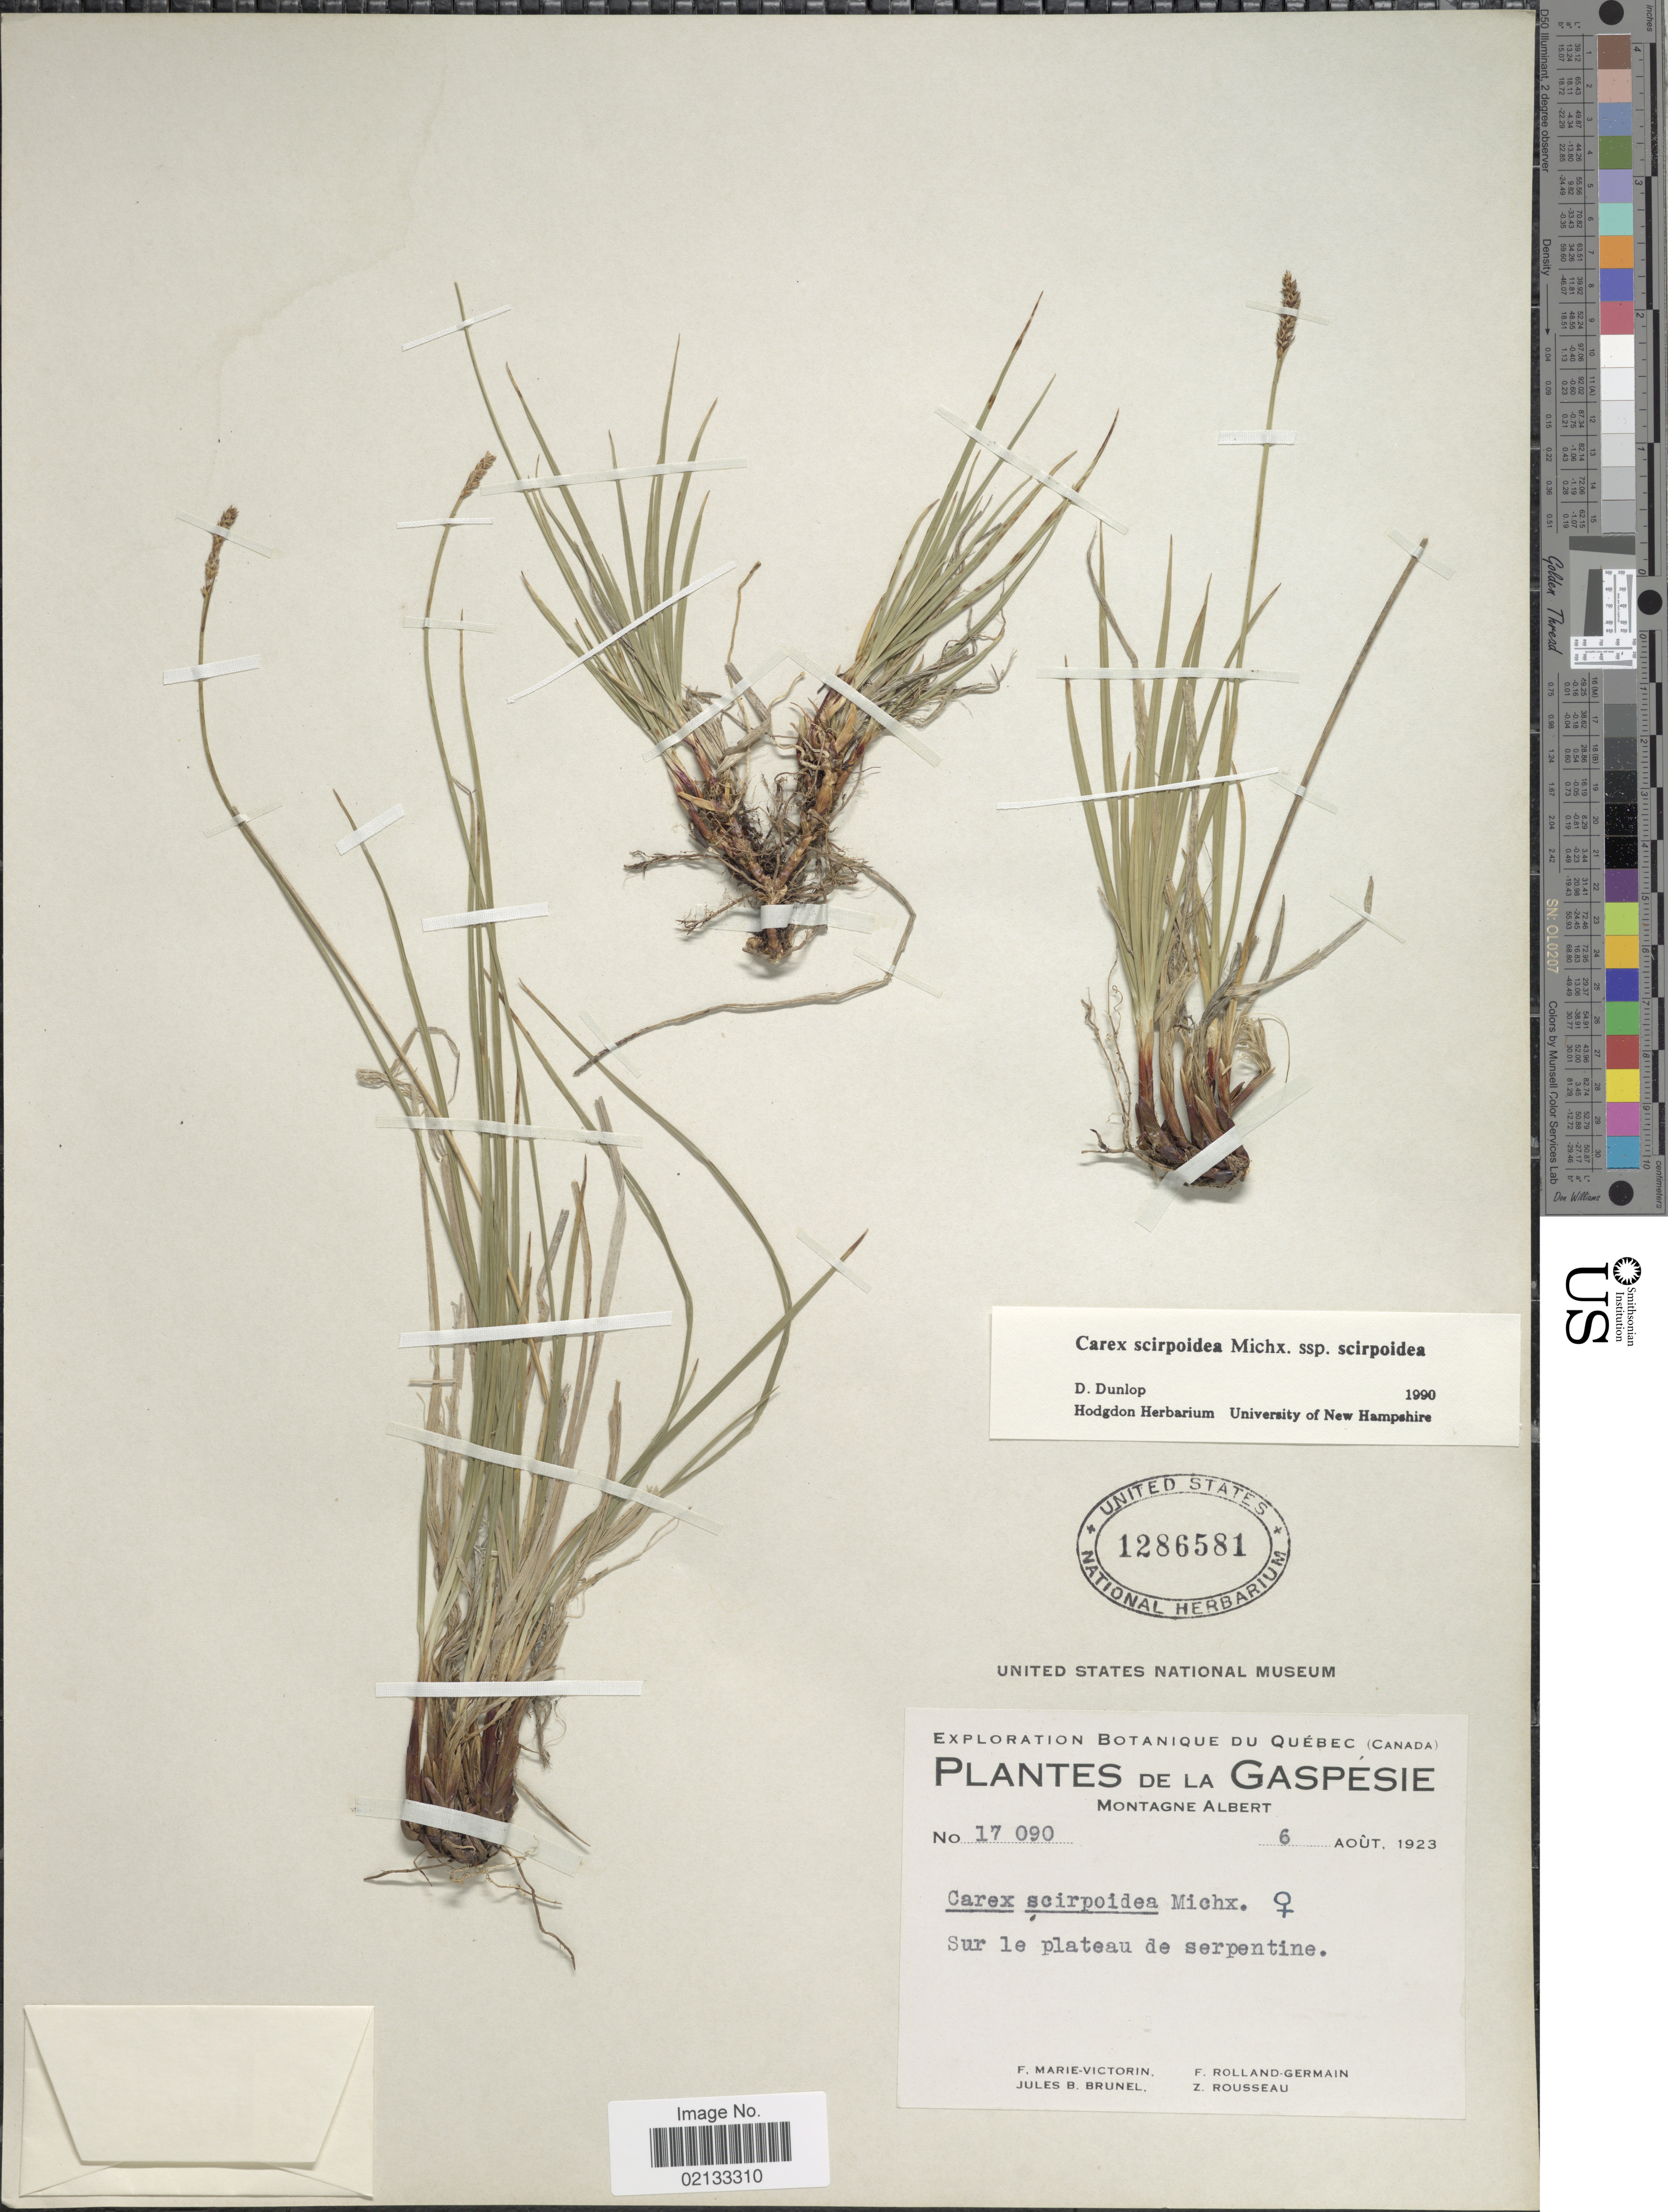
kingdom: Plantae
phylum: Tracheophyta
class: Liliopsida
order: Poales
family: Cyperaceae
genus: Carex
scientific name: Carex scirpoidea subsp. scirpoidea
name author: Michx.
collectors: F. Marie-Victorin, J. Brunel, Rolland-Germain & Z. Rousseau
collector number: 17090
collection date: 1923-08-06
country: Canada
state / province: Quebec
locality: De La Gaspésie, Montagne Albert, Sur le plateau de serpentine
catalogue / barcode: US 1286581